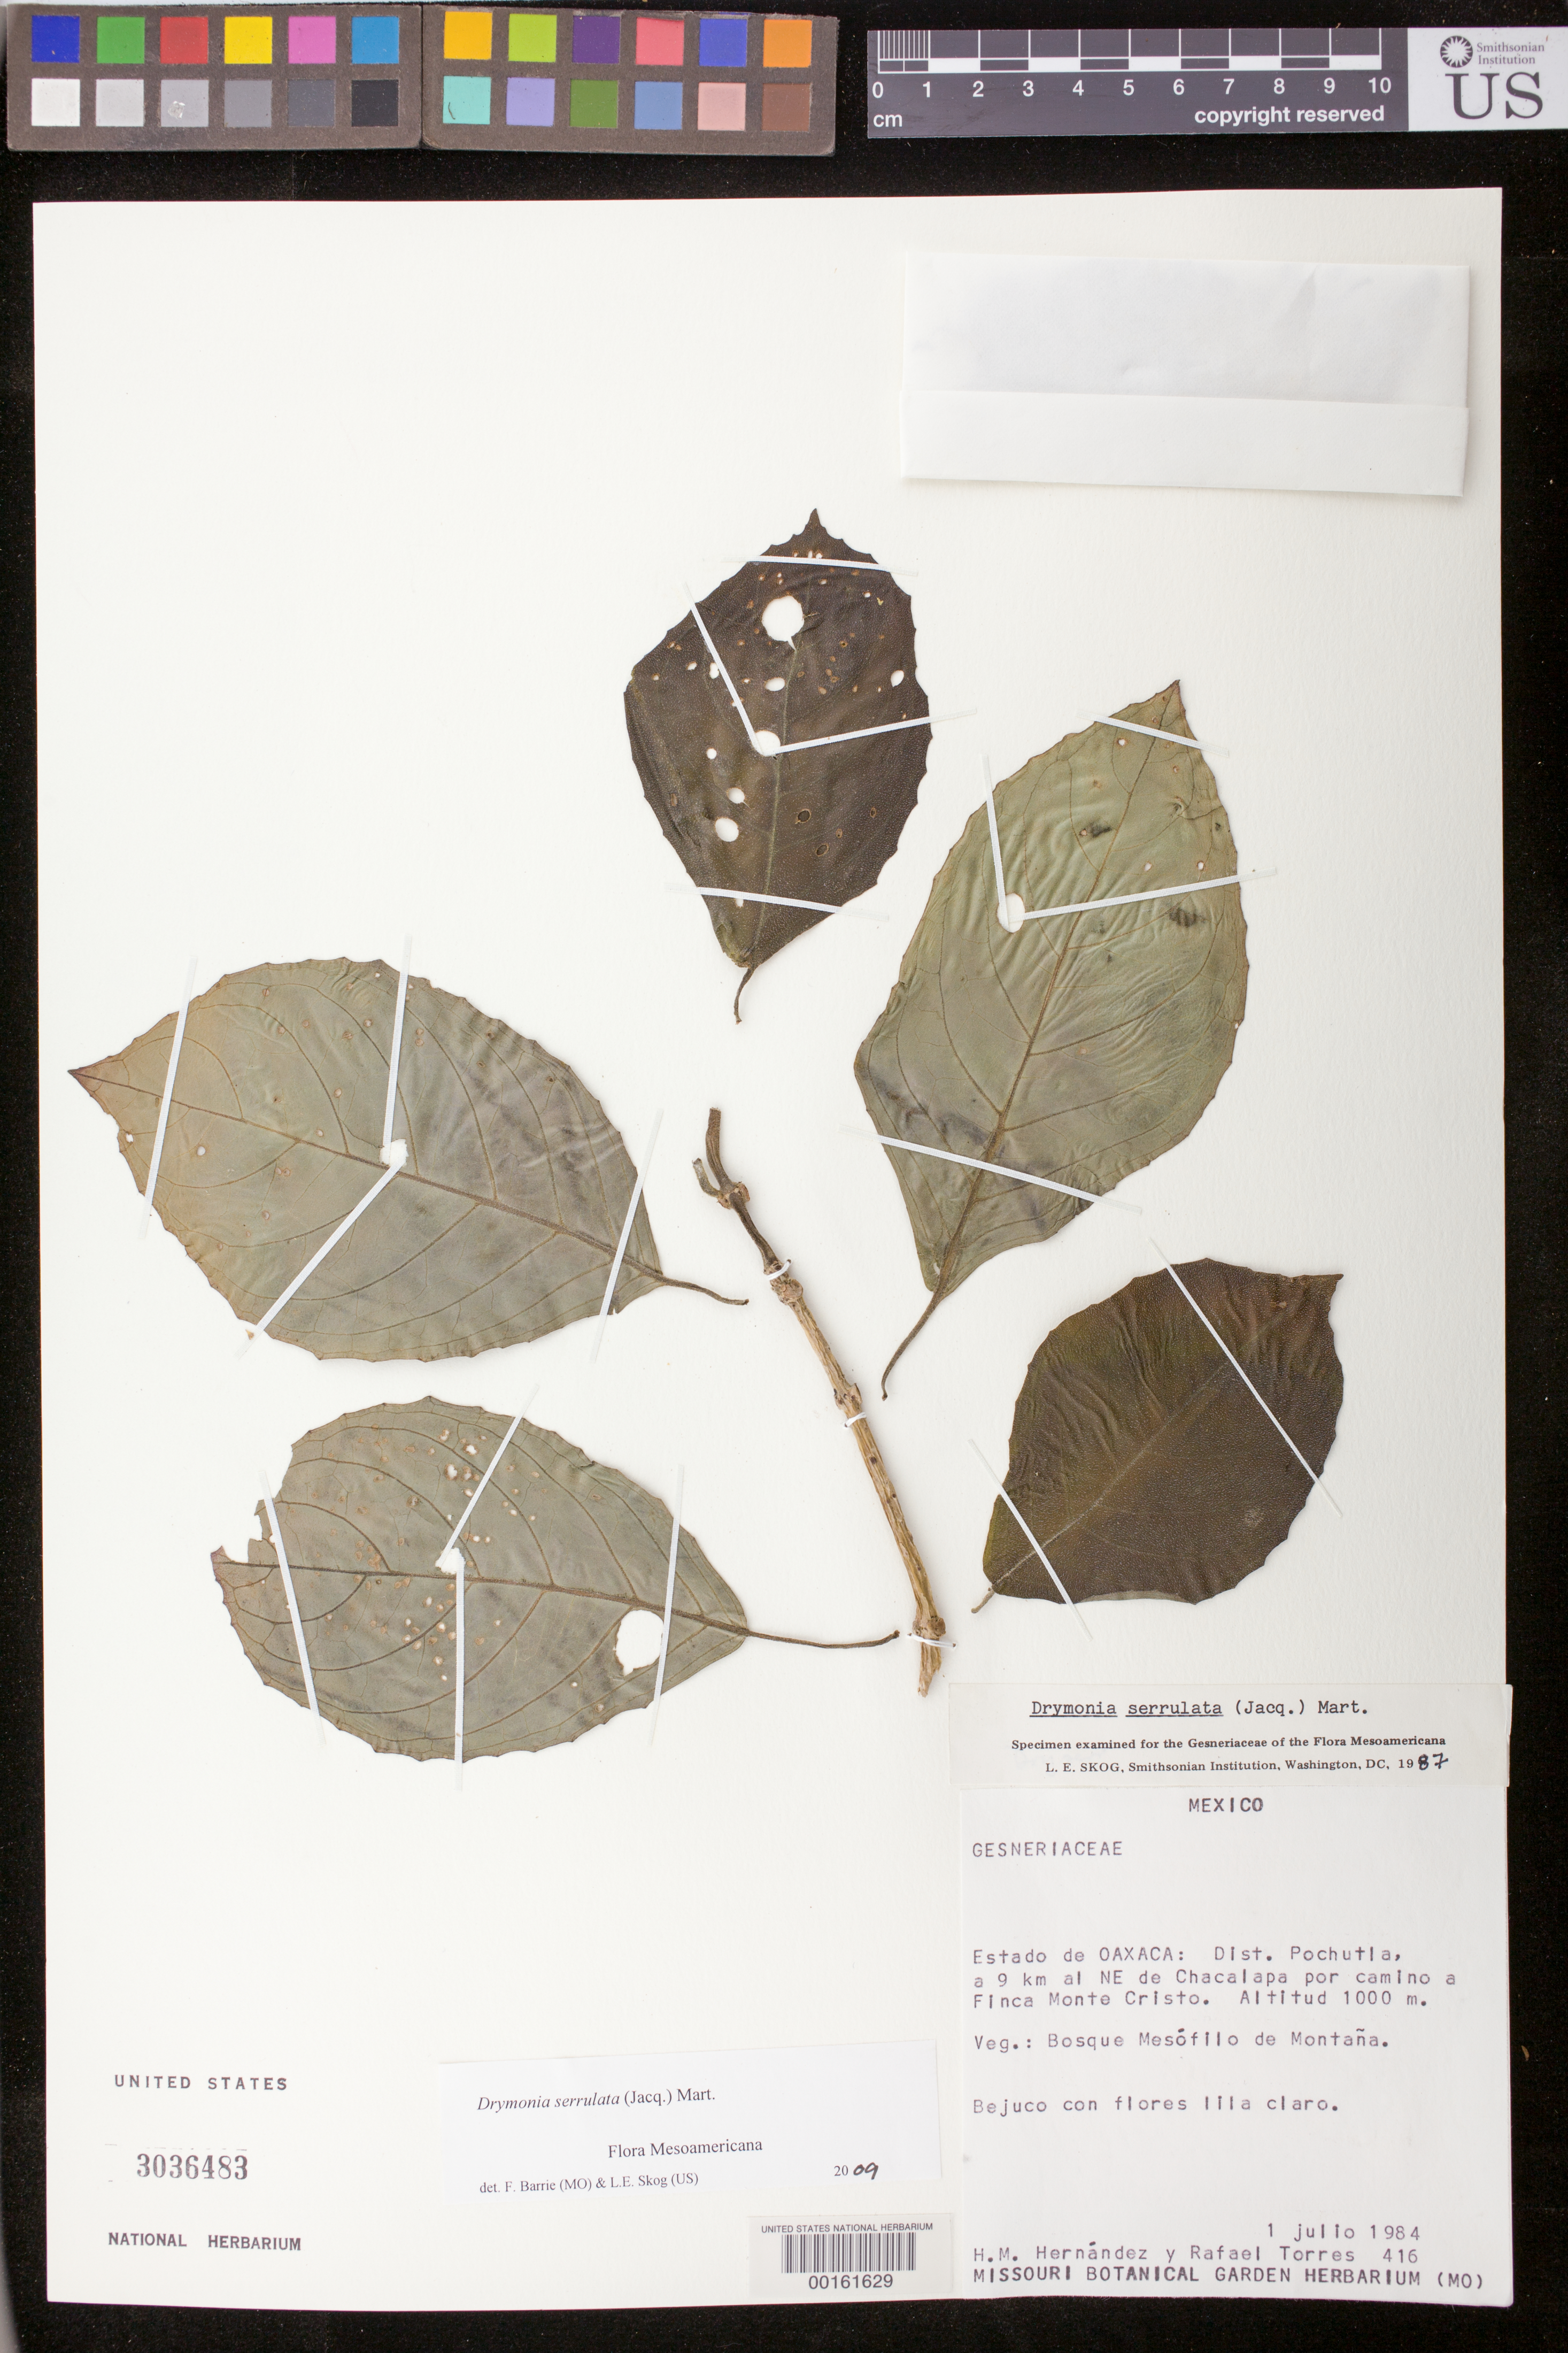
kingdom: Plantae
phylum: Tracheophyta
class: Magnoliopsida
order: Lamiales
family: Gesneriaceae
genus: Drymonia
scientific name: Drymonia serrulata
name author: (Jacq.) Mart.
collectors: H. Hernández G. & R. Torres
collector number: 416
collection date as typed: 01 Jul 1984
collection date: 1984-07-01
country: Mexico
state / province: Oaxaca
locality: Dist. Pochutla, a 9 km al NE de Chacalapa por camino a Finca Monte Cristo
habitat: Bosque Mesófilo de Montaña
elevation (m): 1000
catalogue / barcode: US 3036483